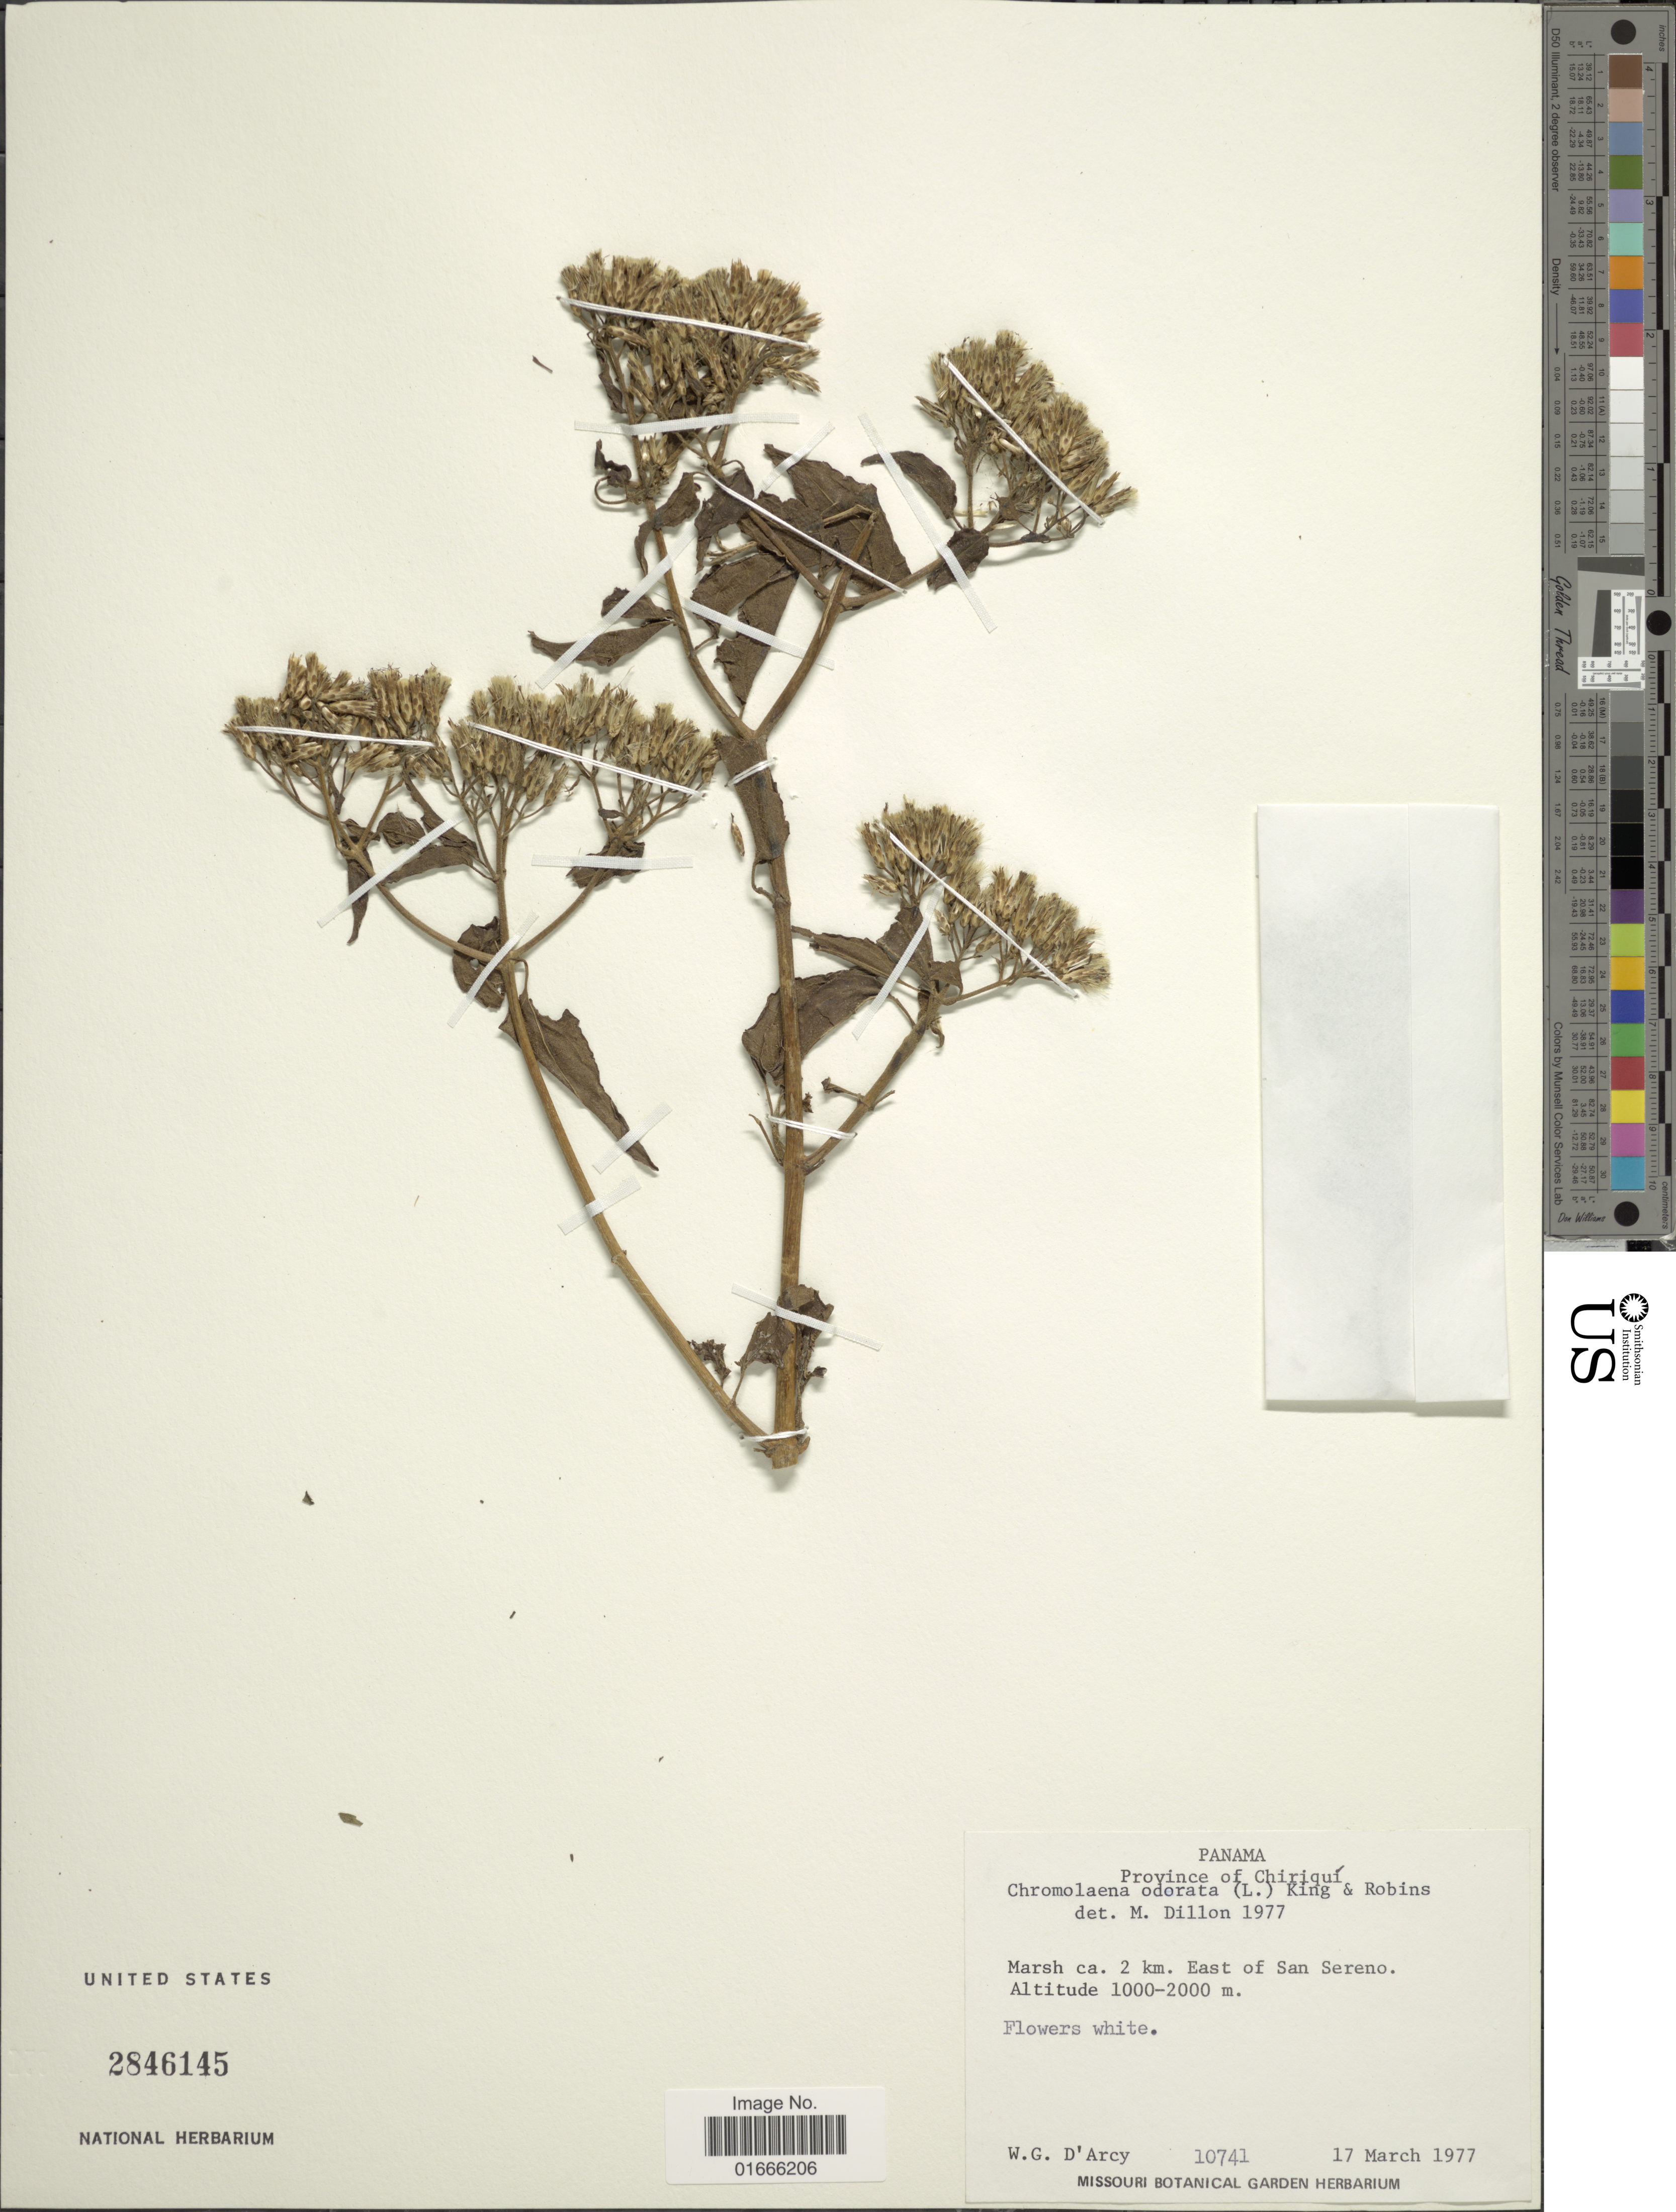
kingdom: Plantae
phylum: Tracheophyta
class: Magnoliopsida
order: Asterales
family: Asteraceae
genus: Chromolaena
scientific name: Chromolaena odorata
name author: (L.) R.M. King & H. Rob.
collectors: W. G. D'Arcy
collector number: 10741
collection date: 1977-03-17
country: Panama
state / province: Chiriqui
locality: Province of Chiriqui, Marsh ca. 2 km. East of San Sereno.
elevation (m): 1000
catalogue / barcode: US 2846145